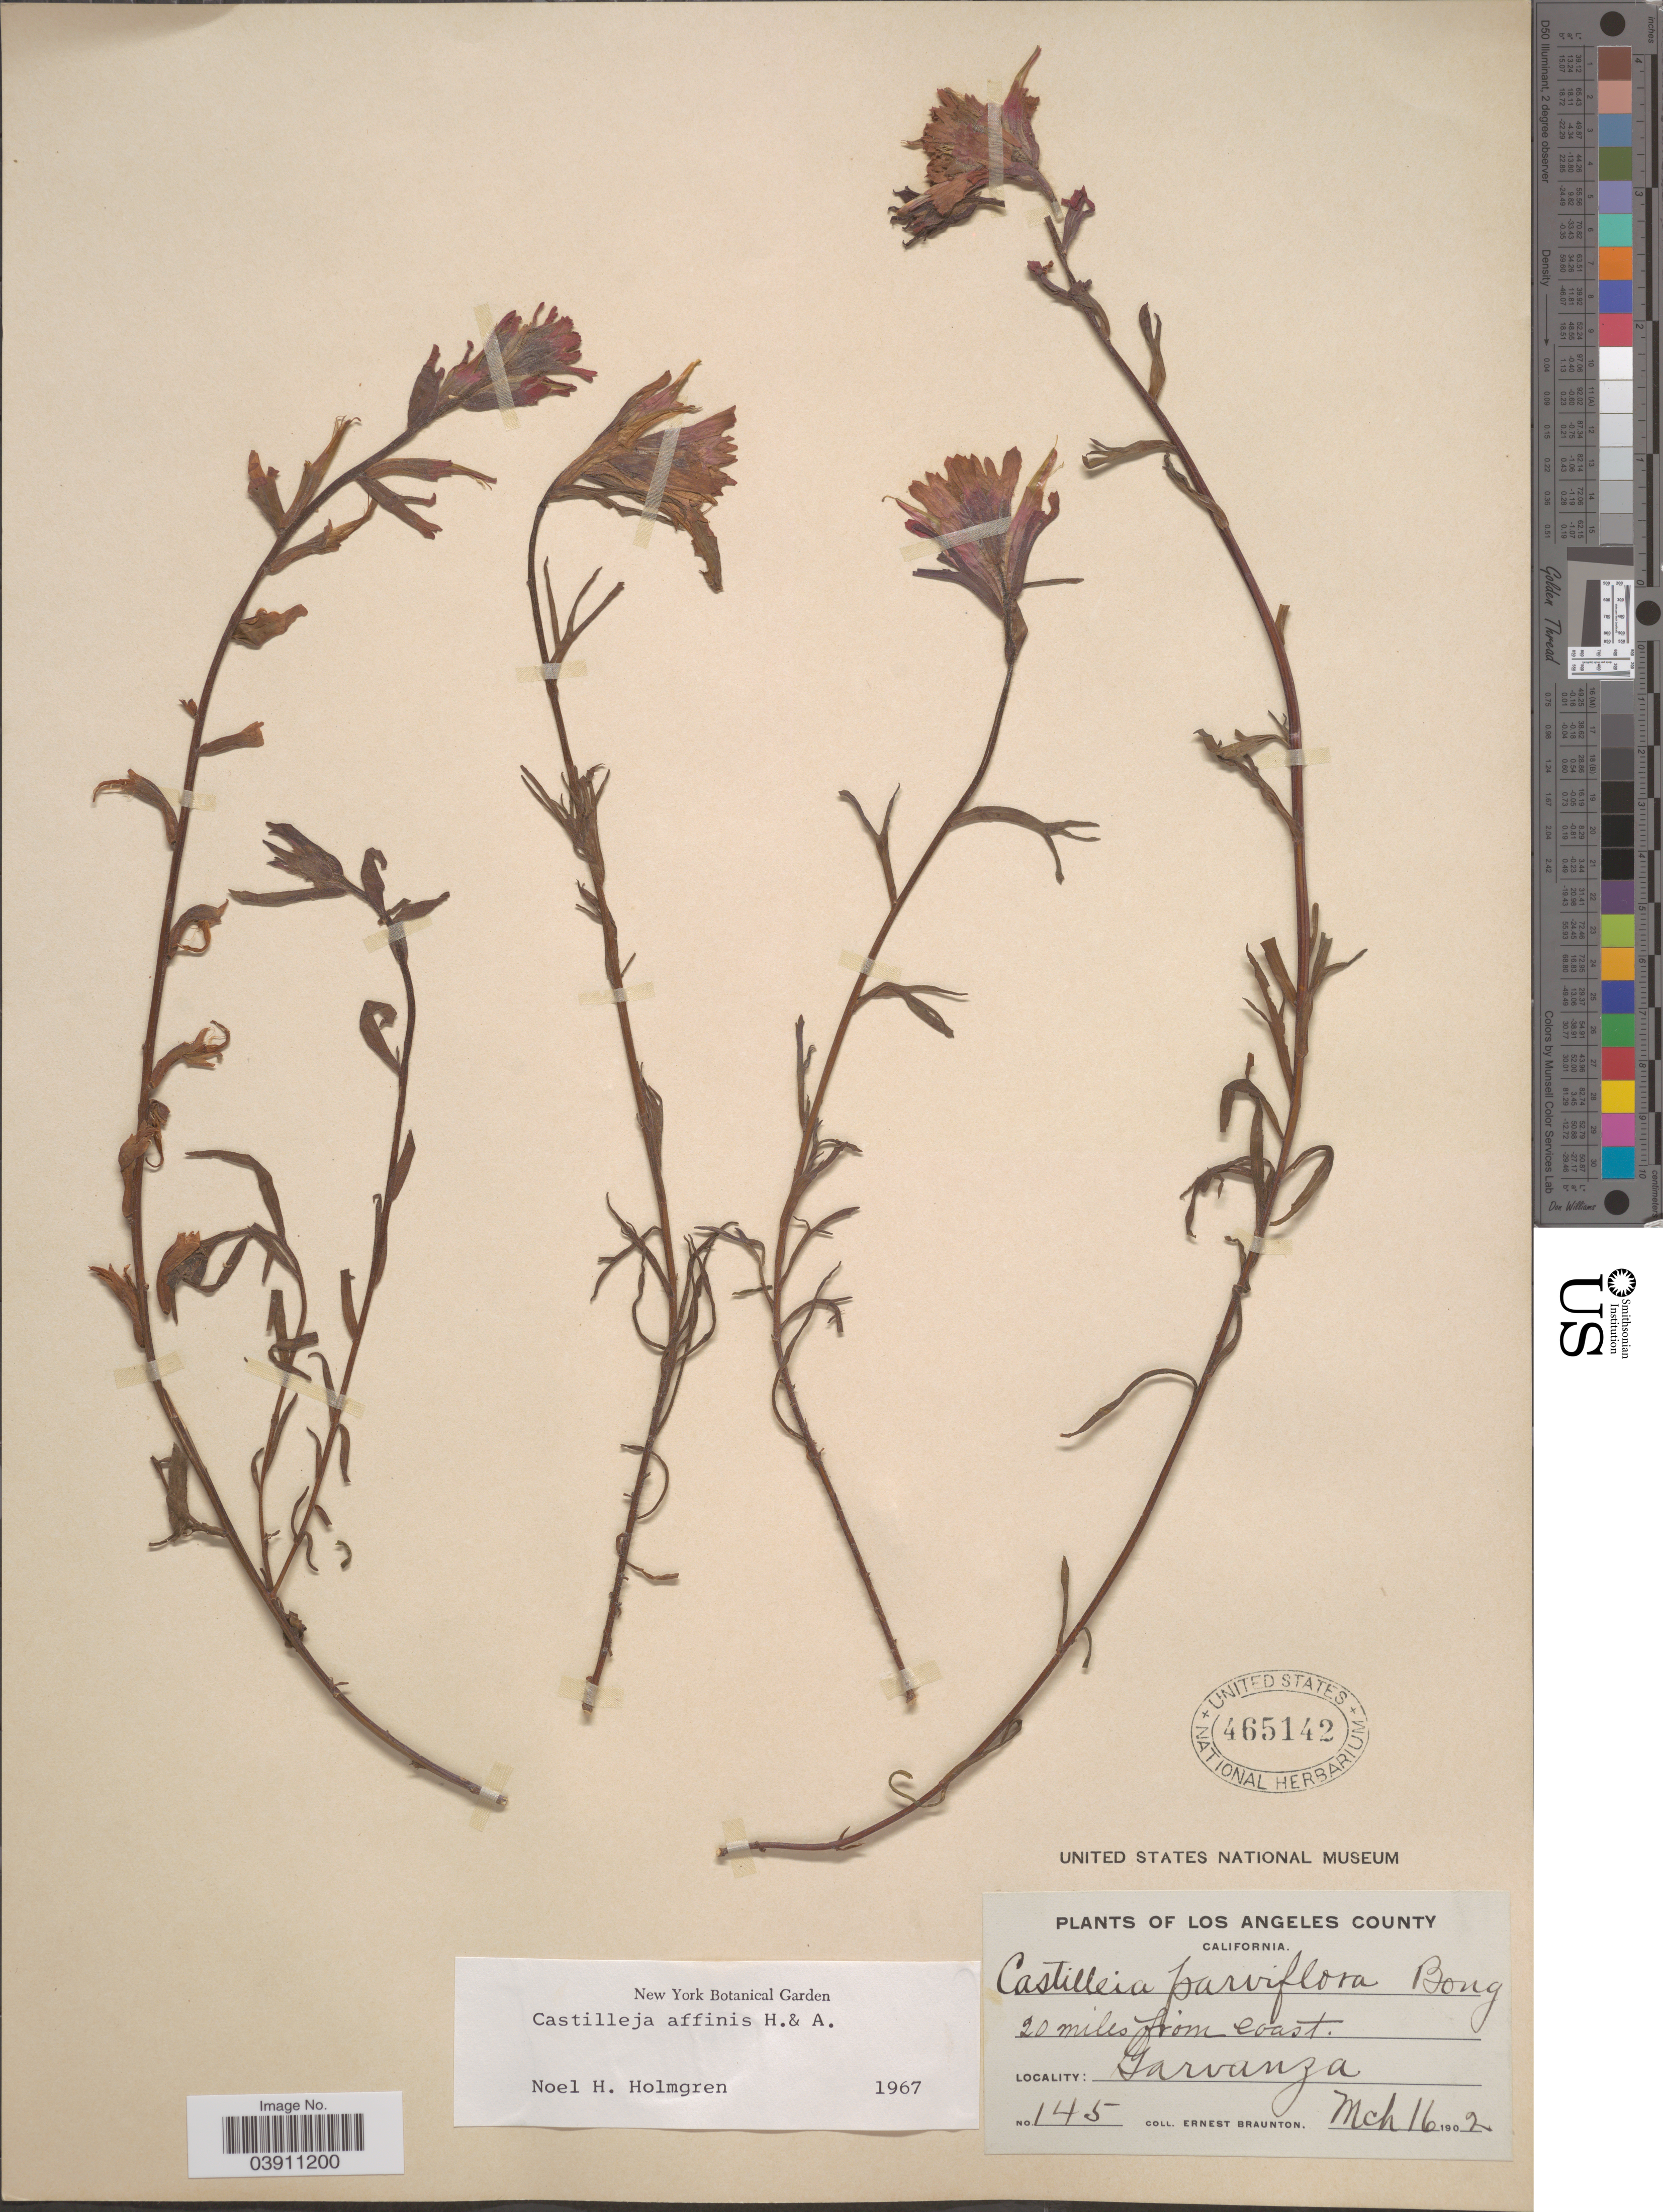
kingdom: Plantae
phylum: Tracheophyta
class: Magnoliopsida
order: Lamiales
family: Orobanchaceae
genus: Castilleja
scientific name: Castilleja affinis subsp. neglecta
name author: (Zeile) T.I. Chuang & Heckard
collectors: E. Braunton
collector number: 145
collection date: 1902-03-16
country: United States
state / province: California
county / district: Los Angeles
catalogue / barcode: US 465142